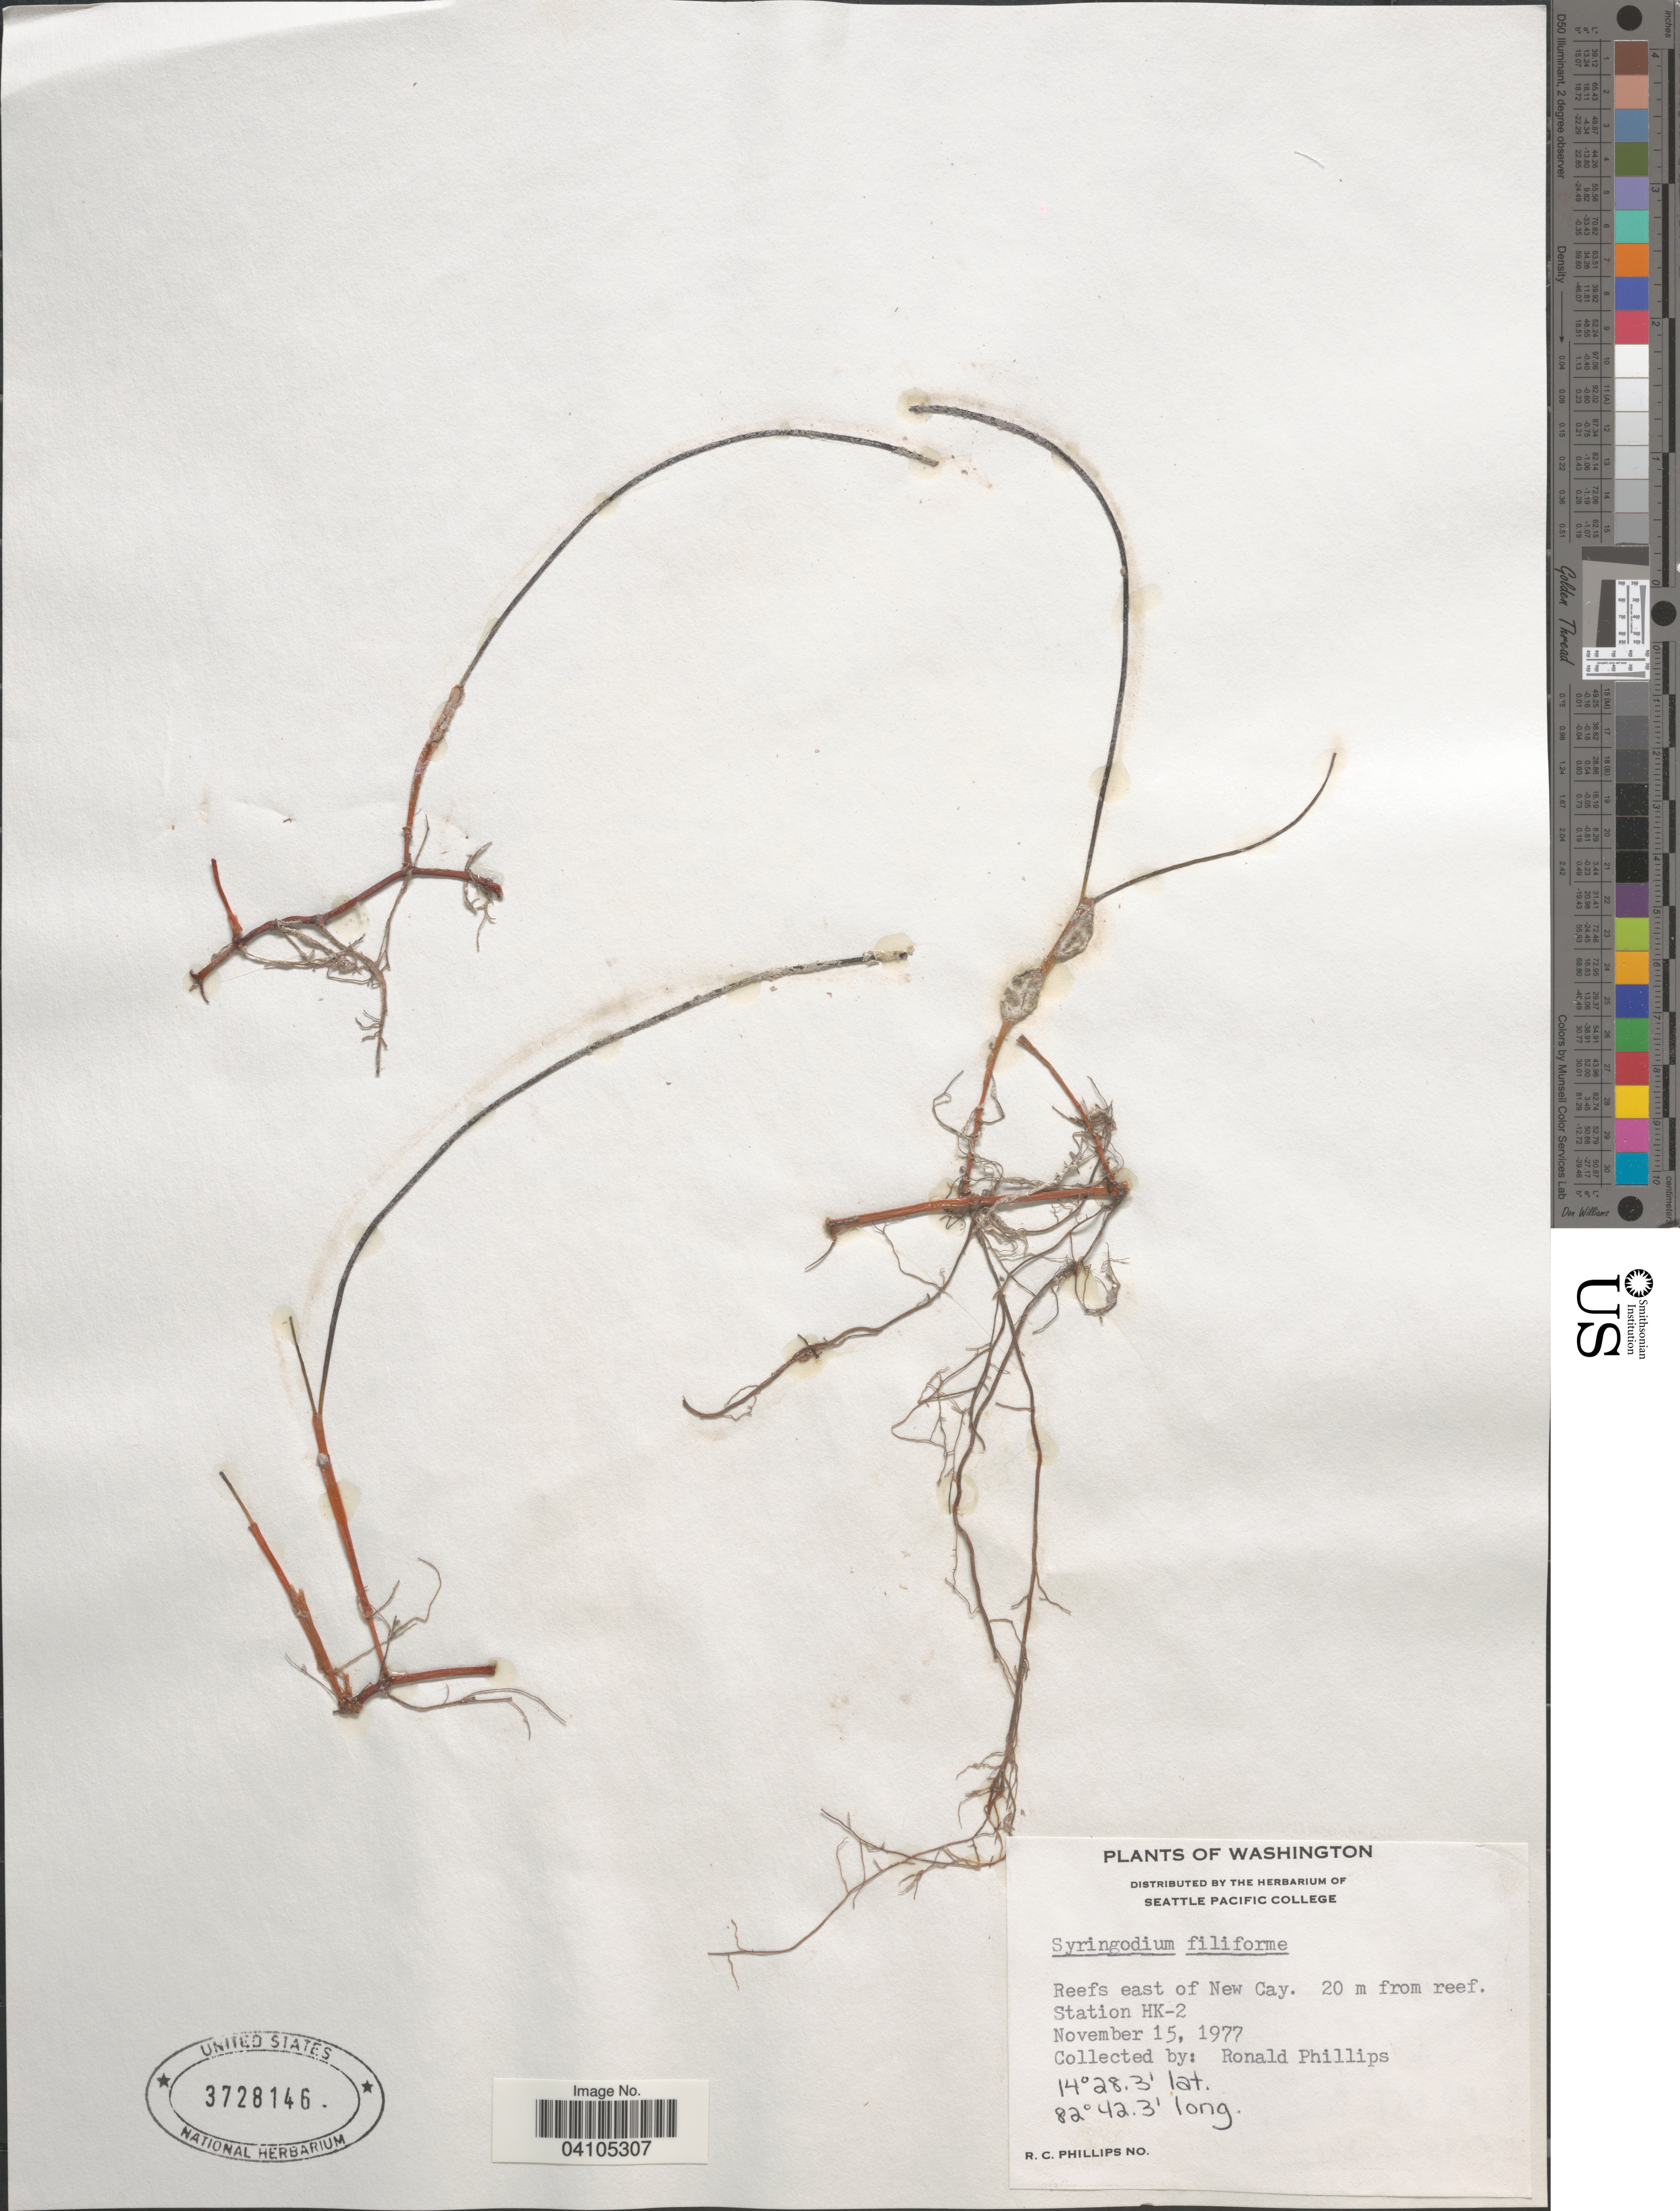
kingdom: Plantae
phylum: Tracheophyta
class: Liliopsida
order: Alismatales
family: Cymodoceaceae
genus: Syringodium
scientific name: Syringodium filiforme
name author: Kütz.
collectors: R. C. Phillips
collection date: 1977-11-15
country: United States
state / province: Washington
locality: Reefs east of New Cay. 20 m from reef. Station HK-2.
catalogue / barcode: US 3728146